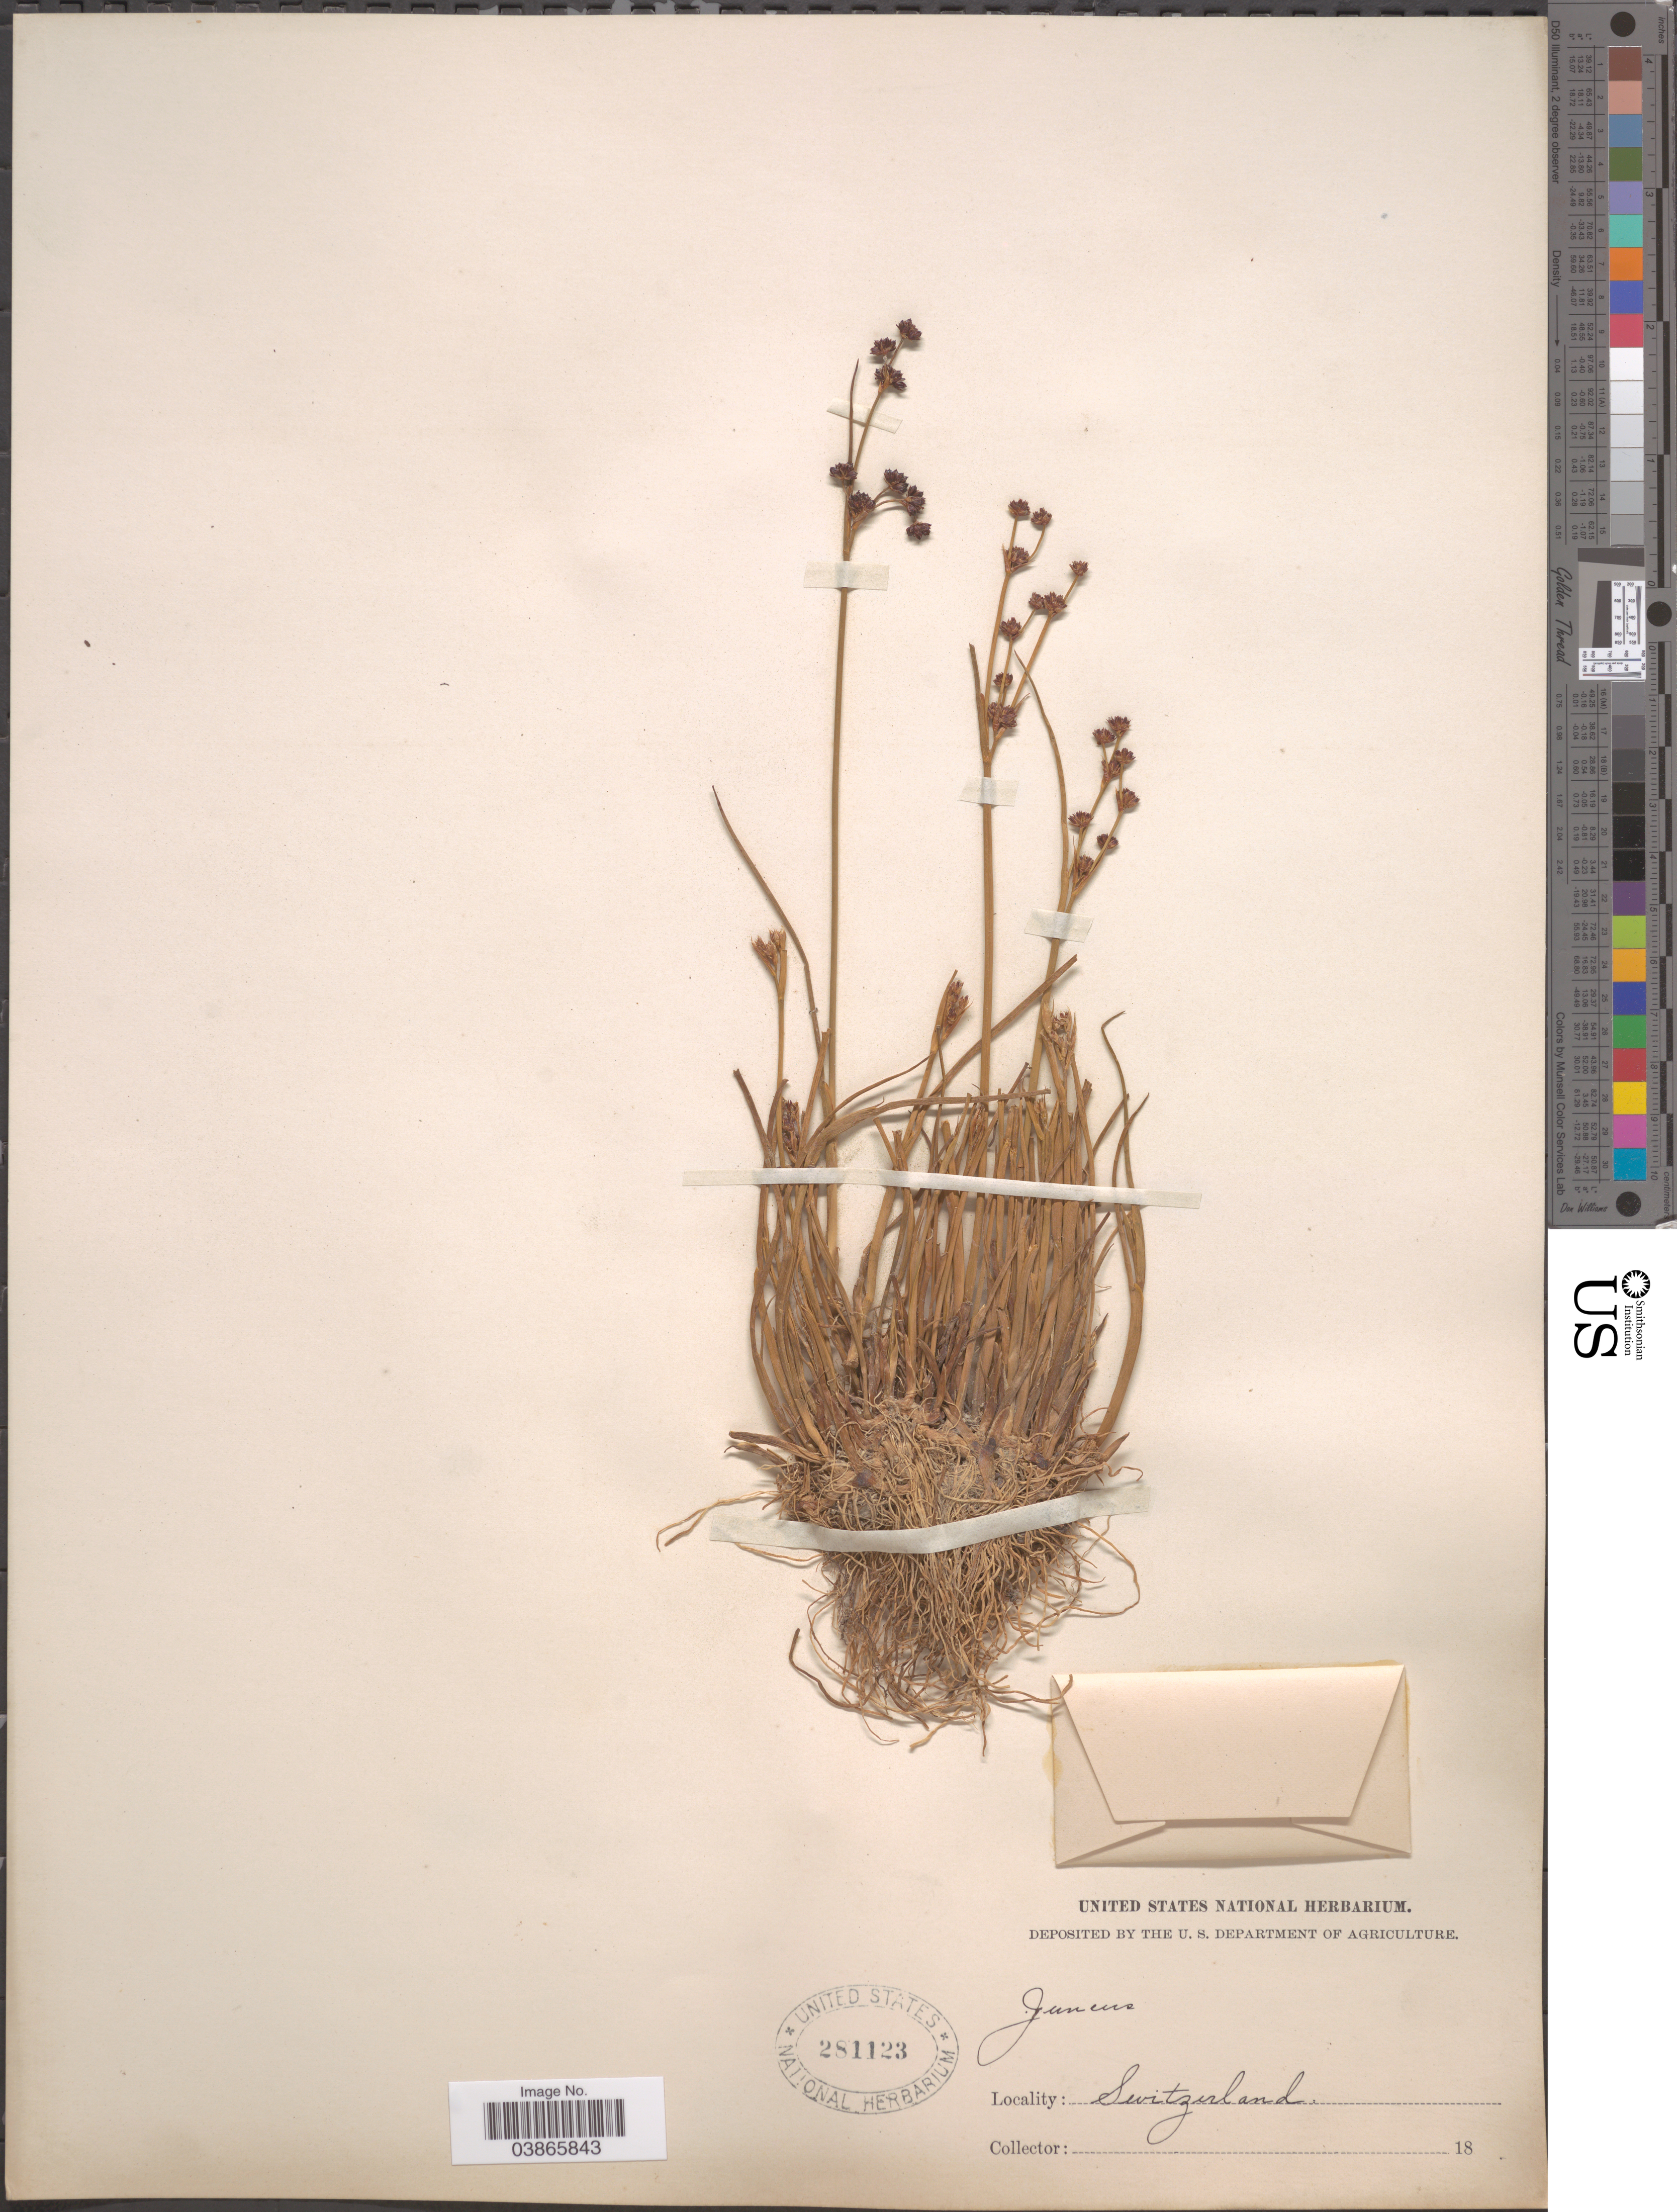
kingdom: Plantae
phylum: Tracheophyta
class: Liliopsida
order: Poales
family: Juncaceae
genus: Juncus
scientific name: Juncus sp.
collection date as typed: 18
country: Switzerland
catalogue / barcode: US 281123